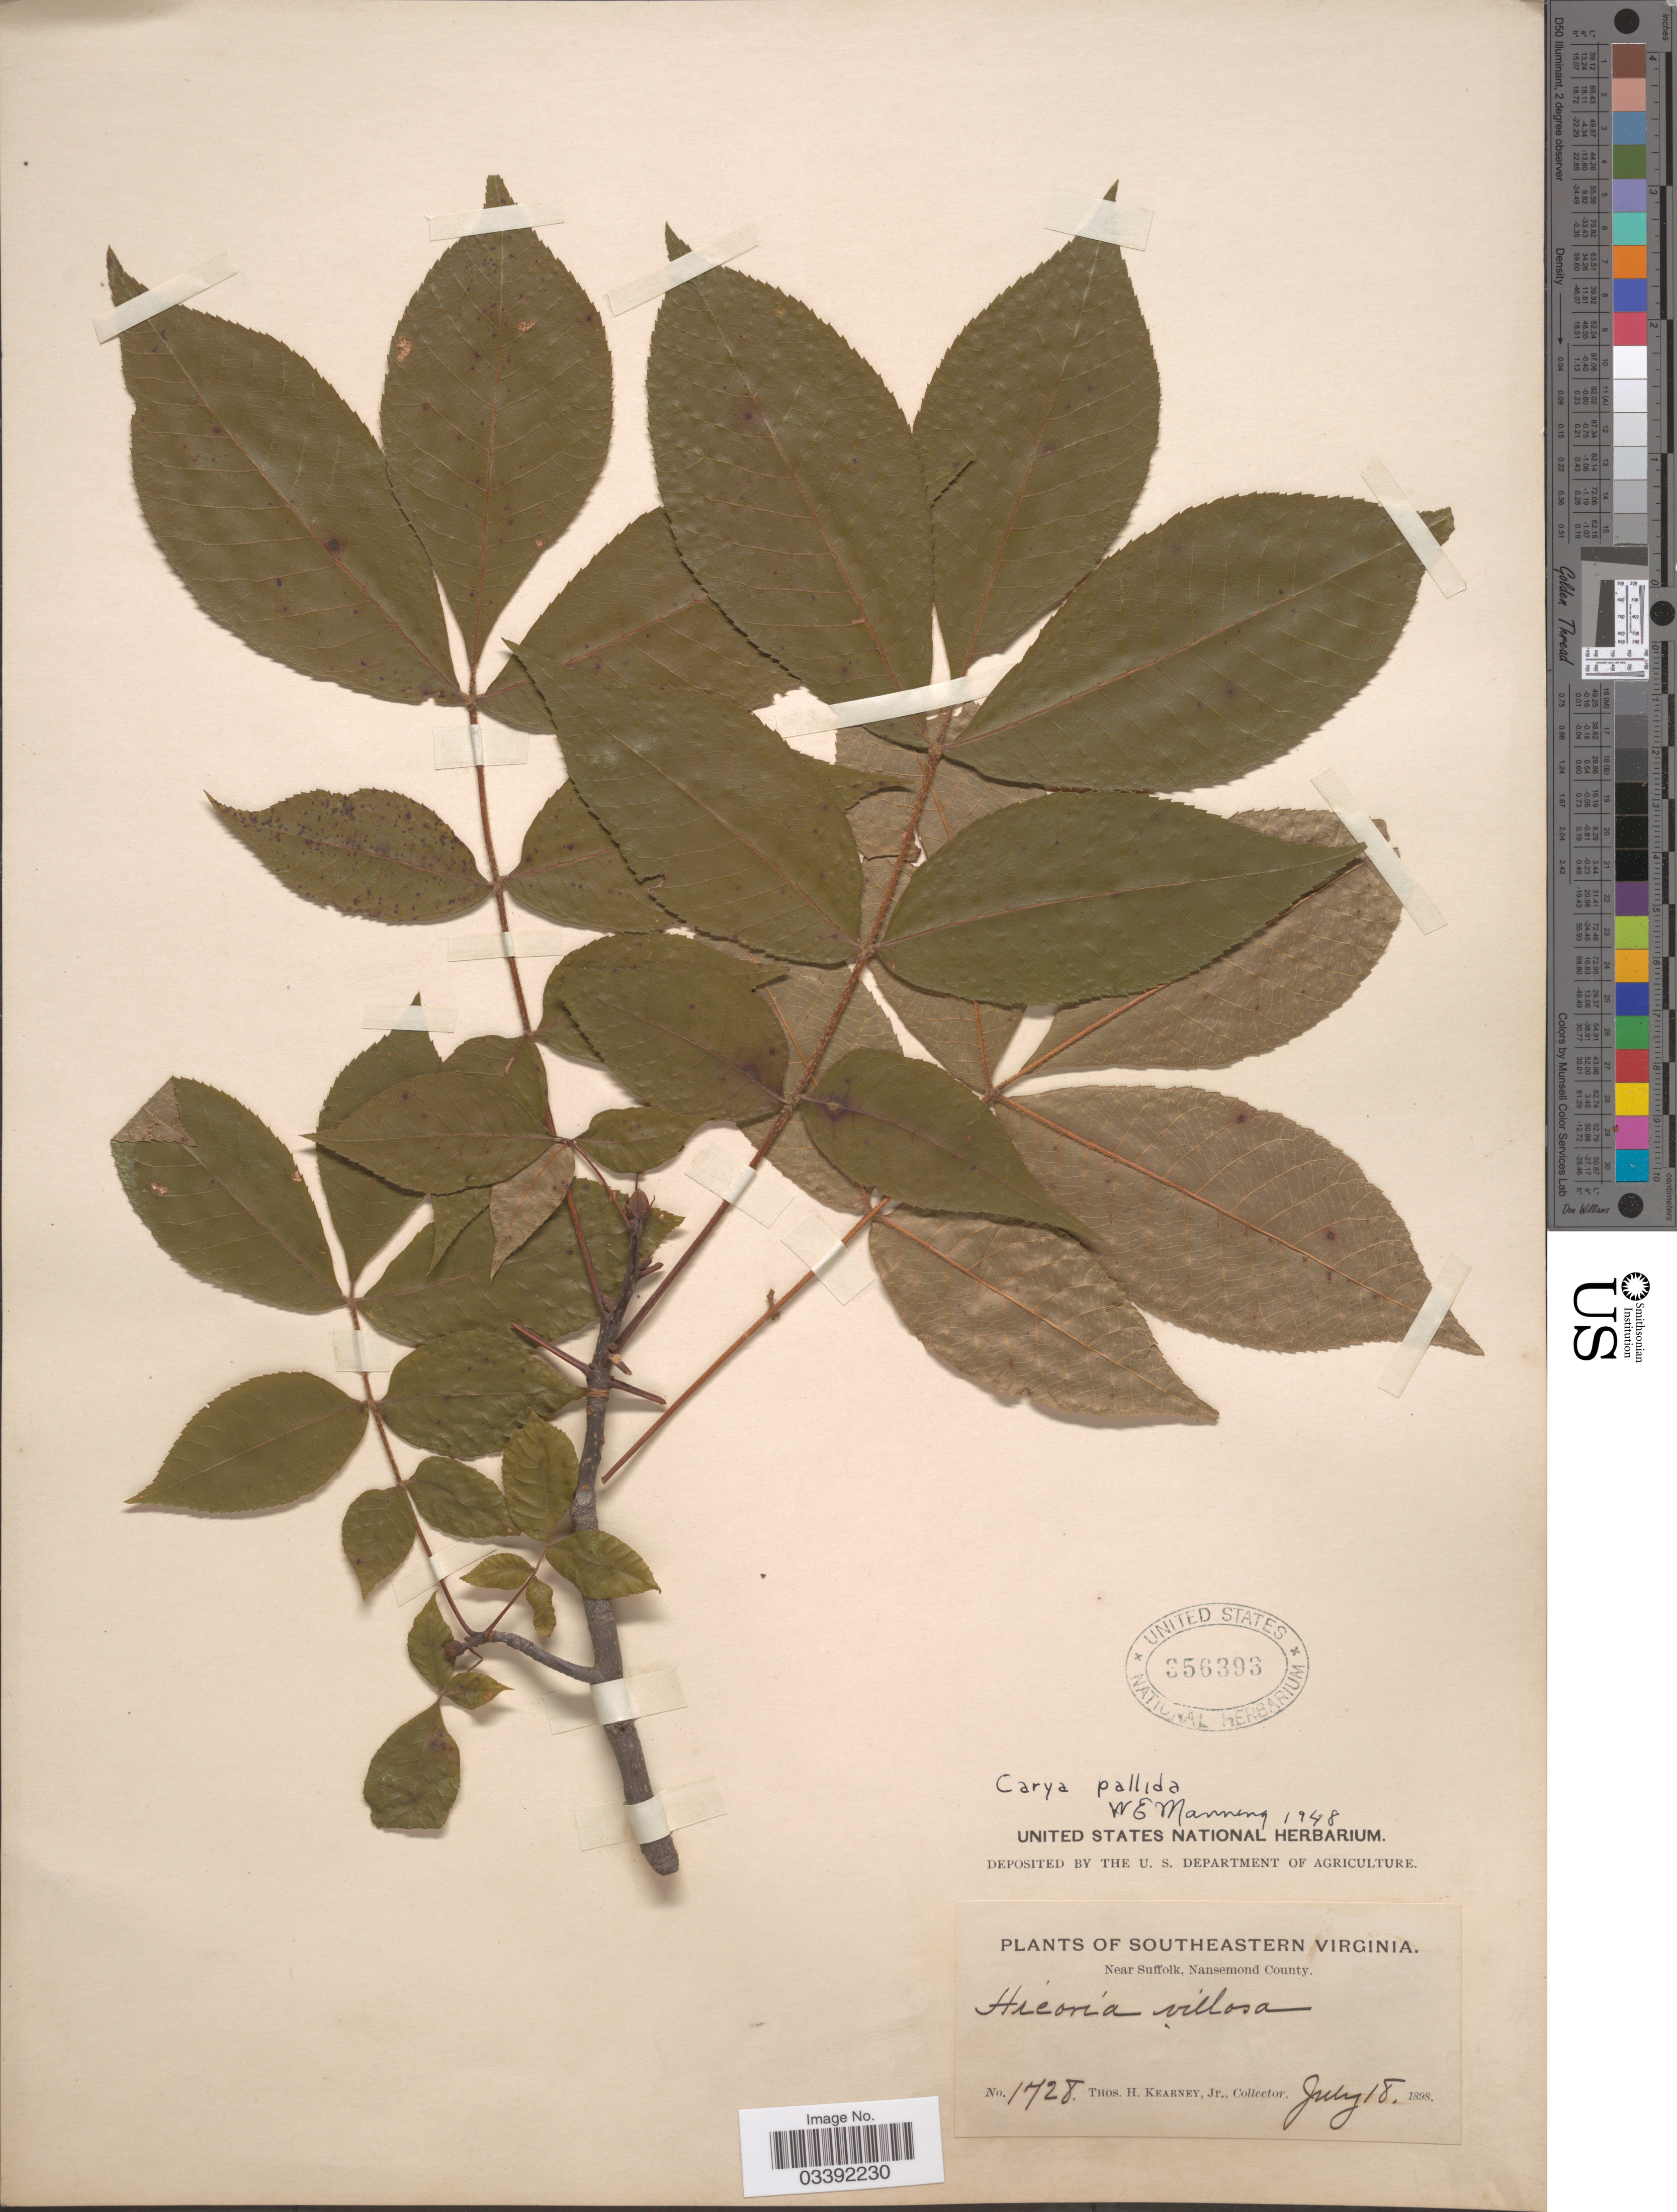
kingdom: Plantae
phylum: Tracheophyta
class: Magnoliopsida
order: Fagales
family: Juglandaceae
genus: Carya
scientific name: Carya pallida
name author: (Ashe) Engl. & Graebner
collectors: T. H. Kearney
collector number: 1728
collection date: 1898-07-18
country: United States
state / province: Virginia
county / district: City of Suffolk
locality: Southeastern Virginia. Near Suffolk, Nansemond County.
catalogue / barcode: US 356393